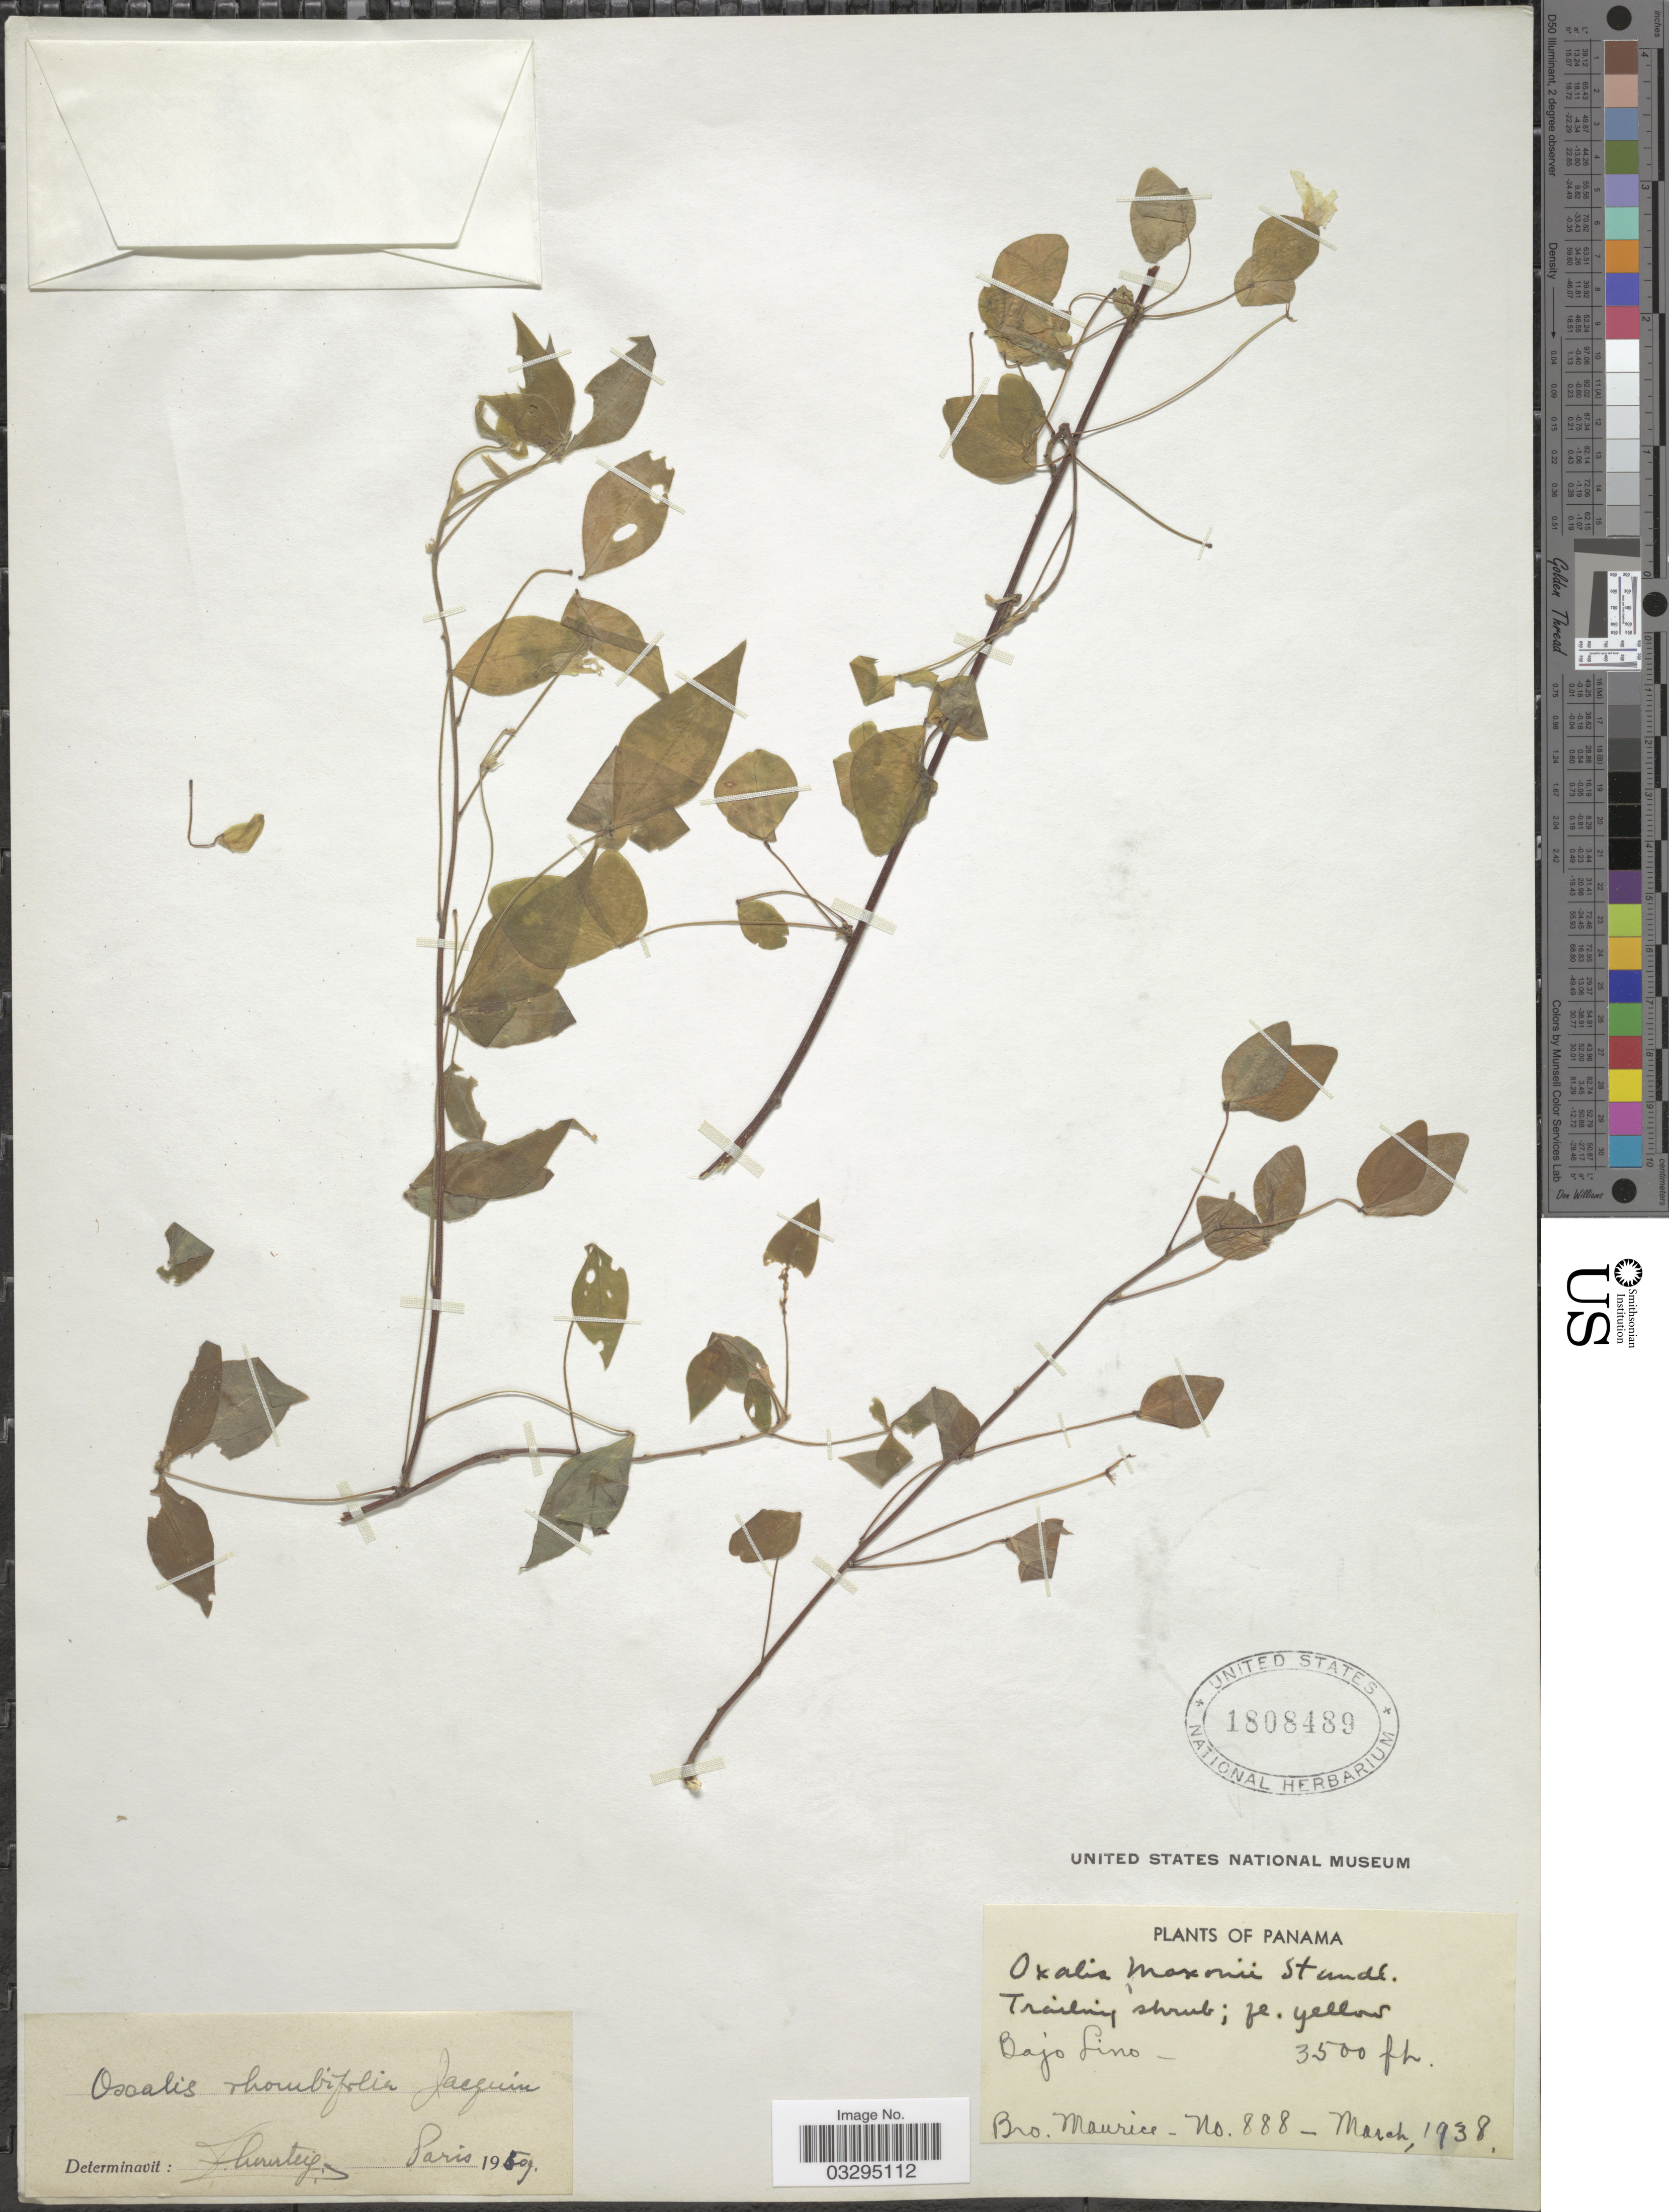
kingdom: Plantae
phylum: Tracheophyta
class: Magnoliopsida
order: Oxalidales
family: Oxalidaceae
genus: Oxalis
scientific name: Oxalis rhombifolia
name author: Jacq.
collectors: B. Maurice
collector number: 888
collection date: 1938-03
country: Panama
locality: Bajo Lino.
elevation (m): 1067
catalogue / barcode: US 1808489